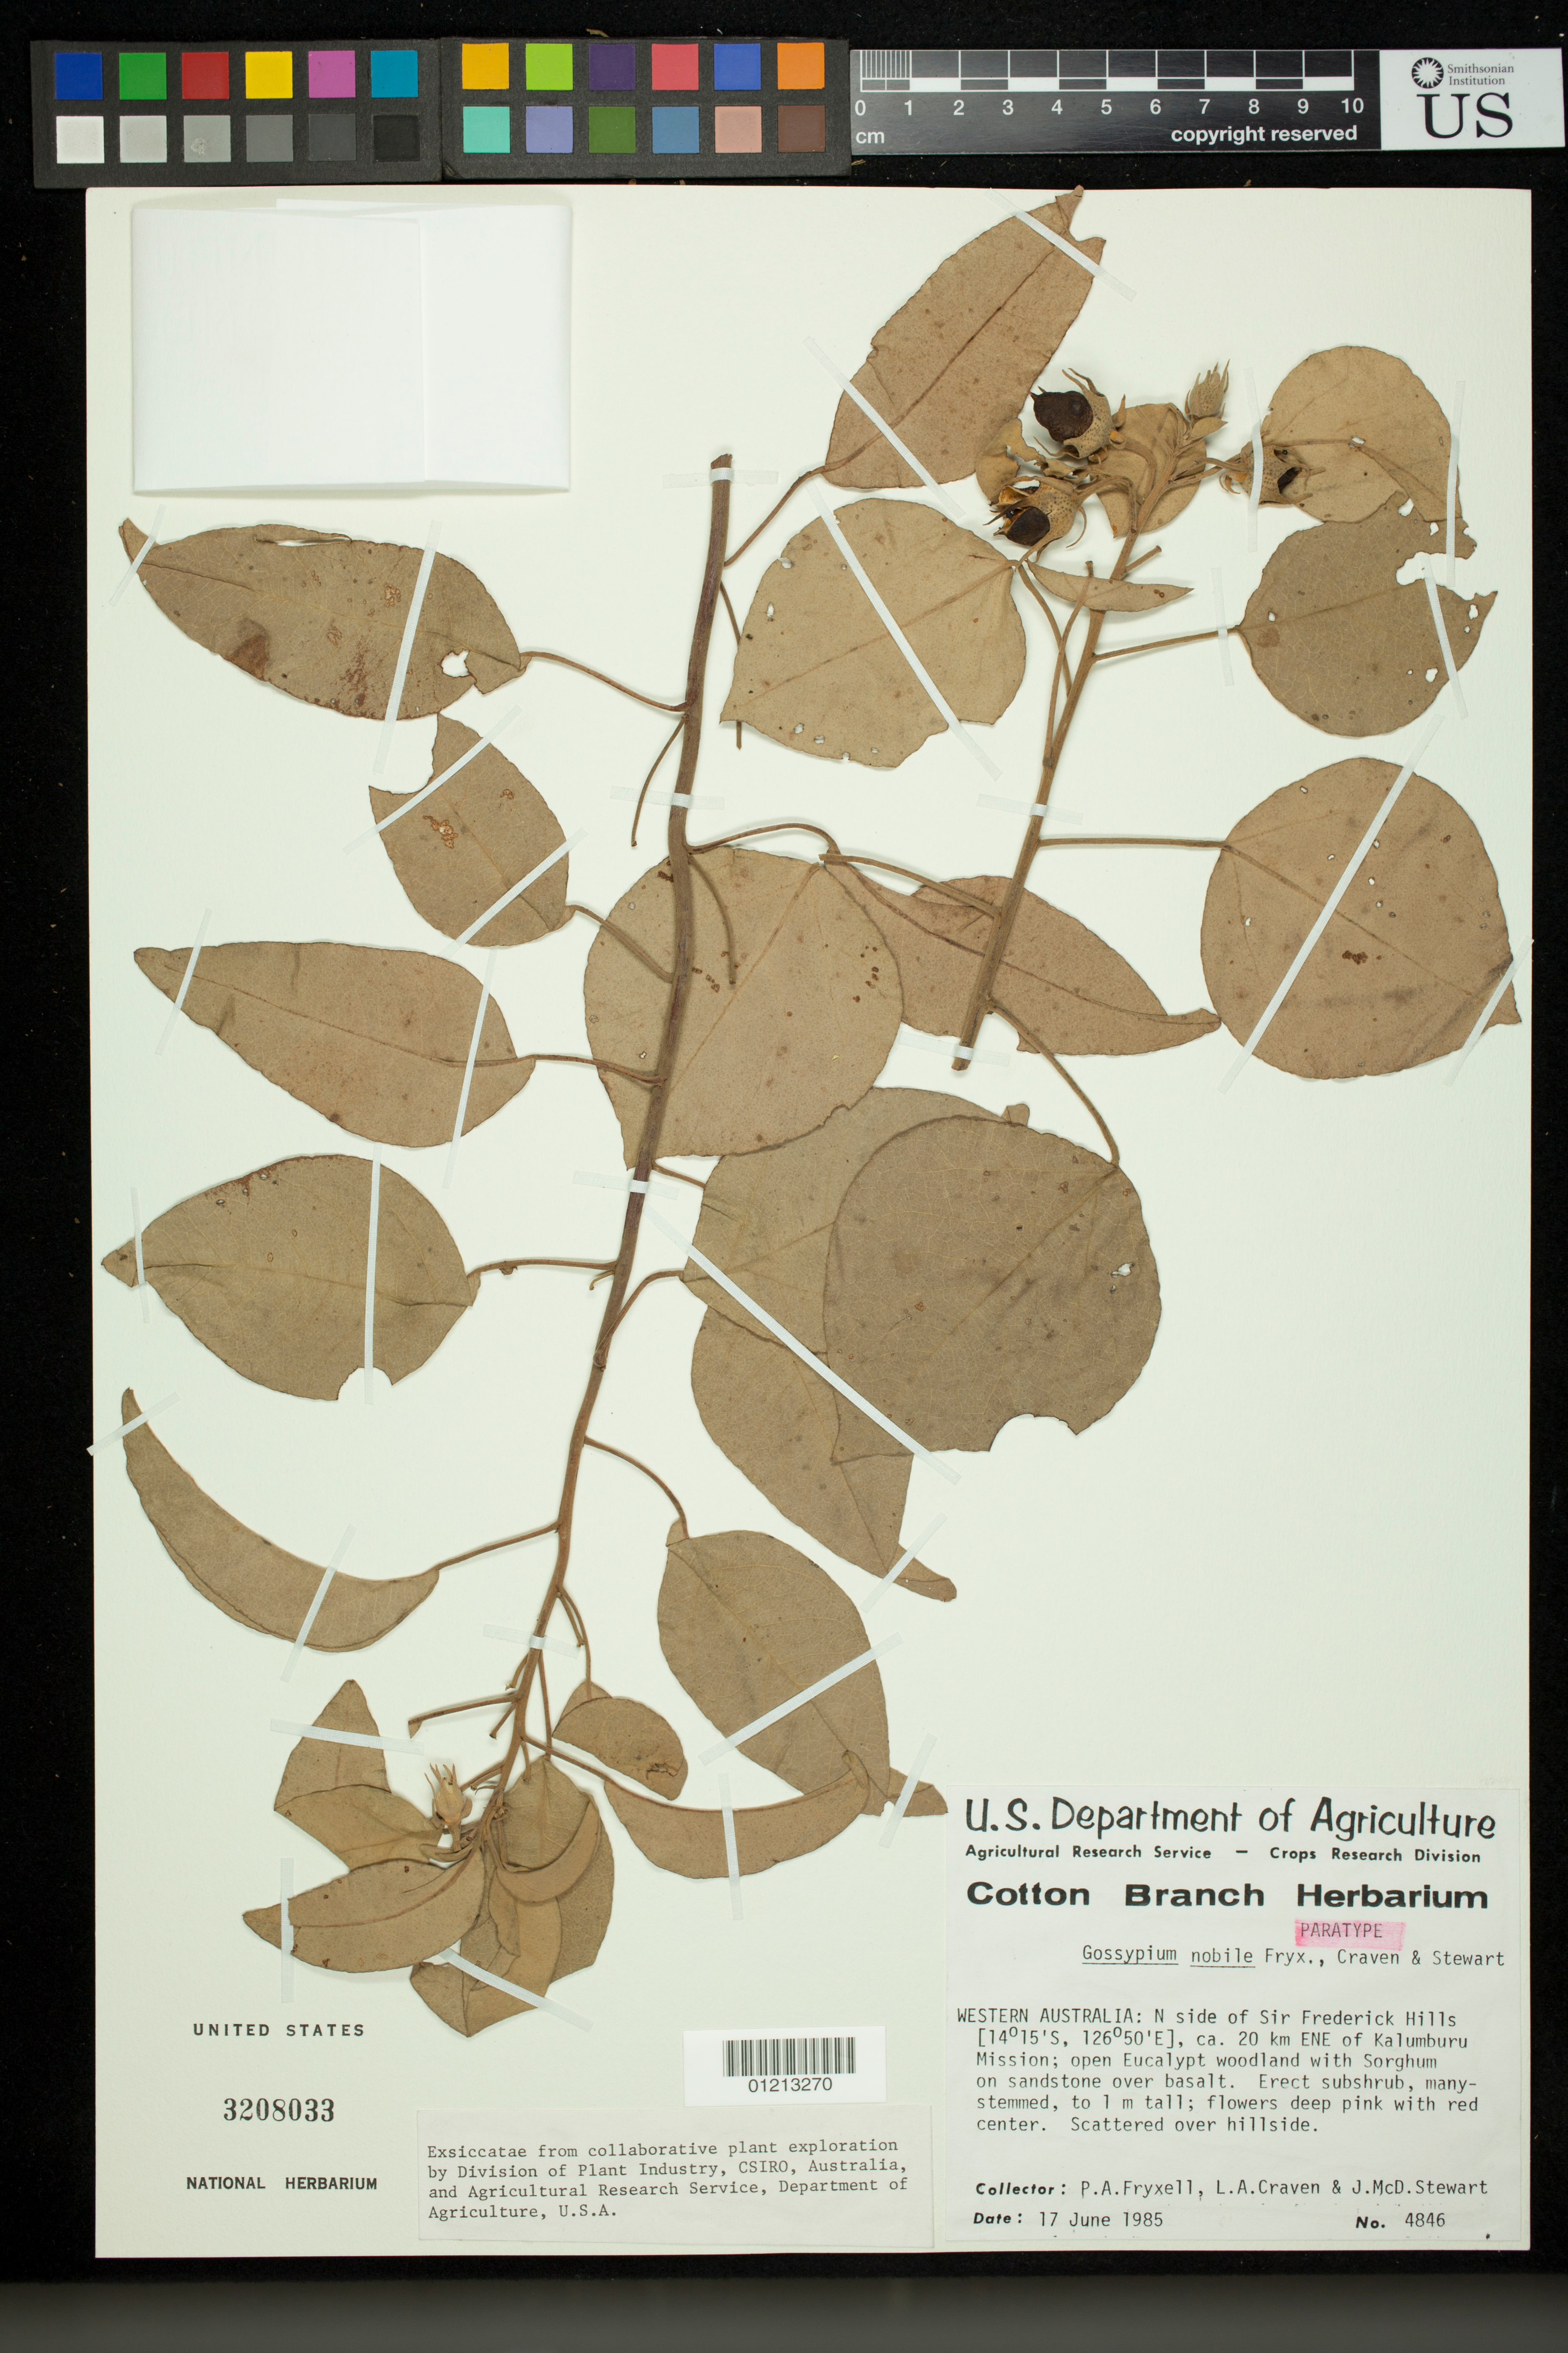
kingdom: Plantae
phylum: Tracheophyta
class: Magnoliopsida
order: Malvales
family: Malvaceae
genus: Gossypium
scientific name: Gossypium nobile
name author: Fryxell et al.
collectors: P. A. Fryxell, L. A. Craven & J. Stewart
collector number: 4846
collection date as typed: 17 Jun 1985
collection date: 1985-06-17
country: Australia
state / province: Western Australia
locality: Western Australia: N side of Sir Frederick Hills, ca. 20 km ENE of Kalumburu Mission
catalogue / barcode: US 3208033